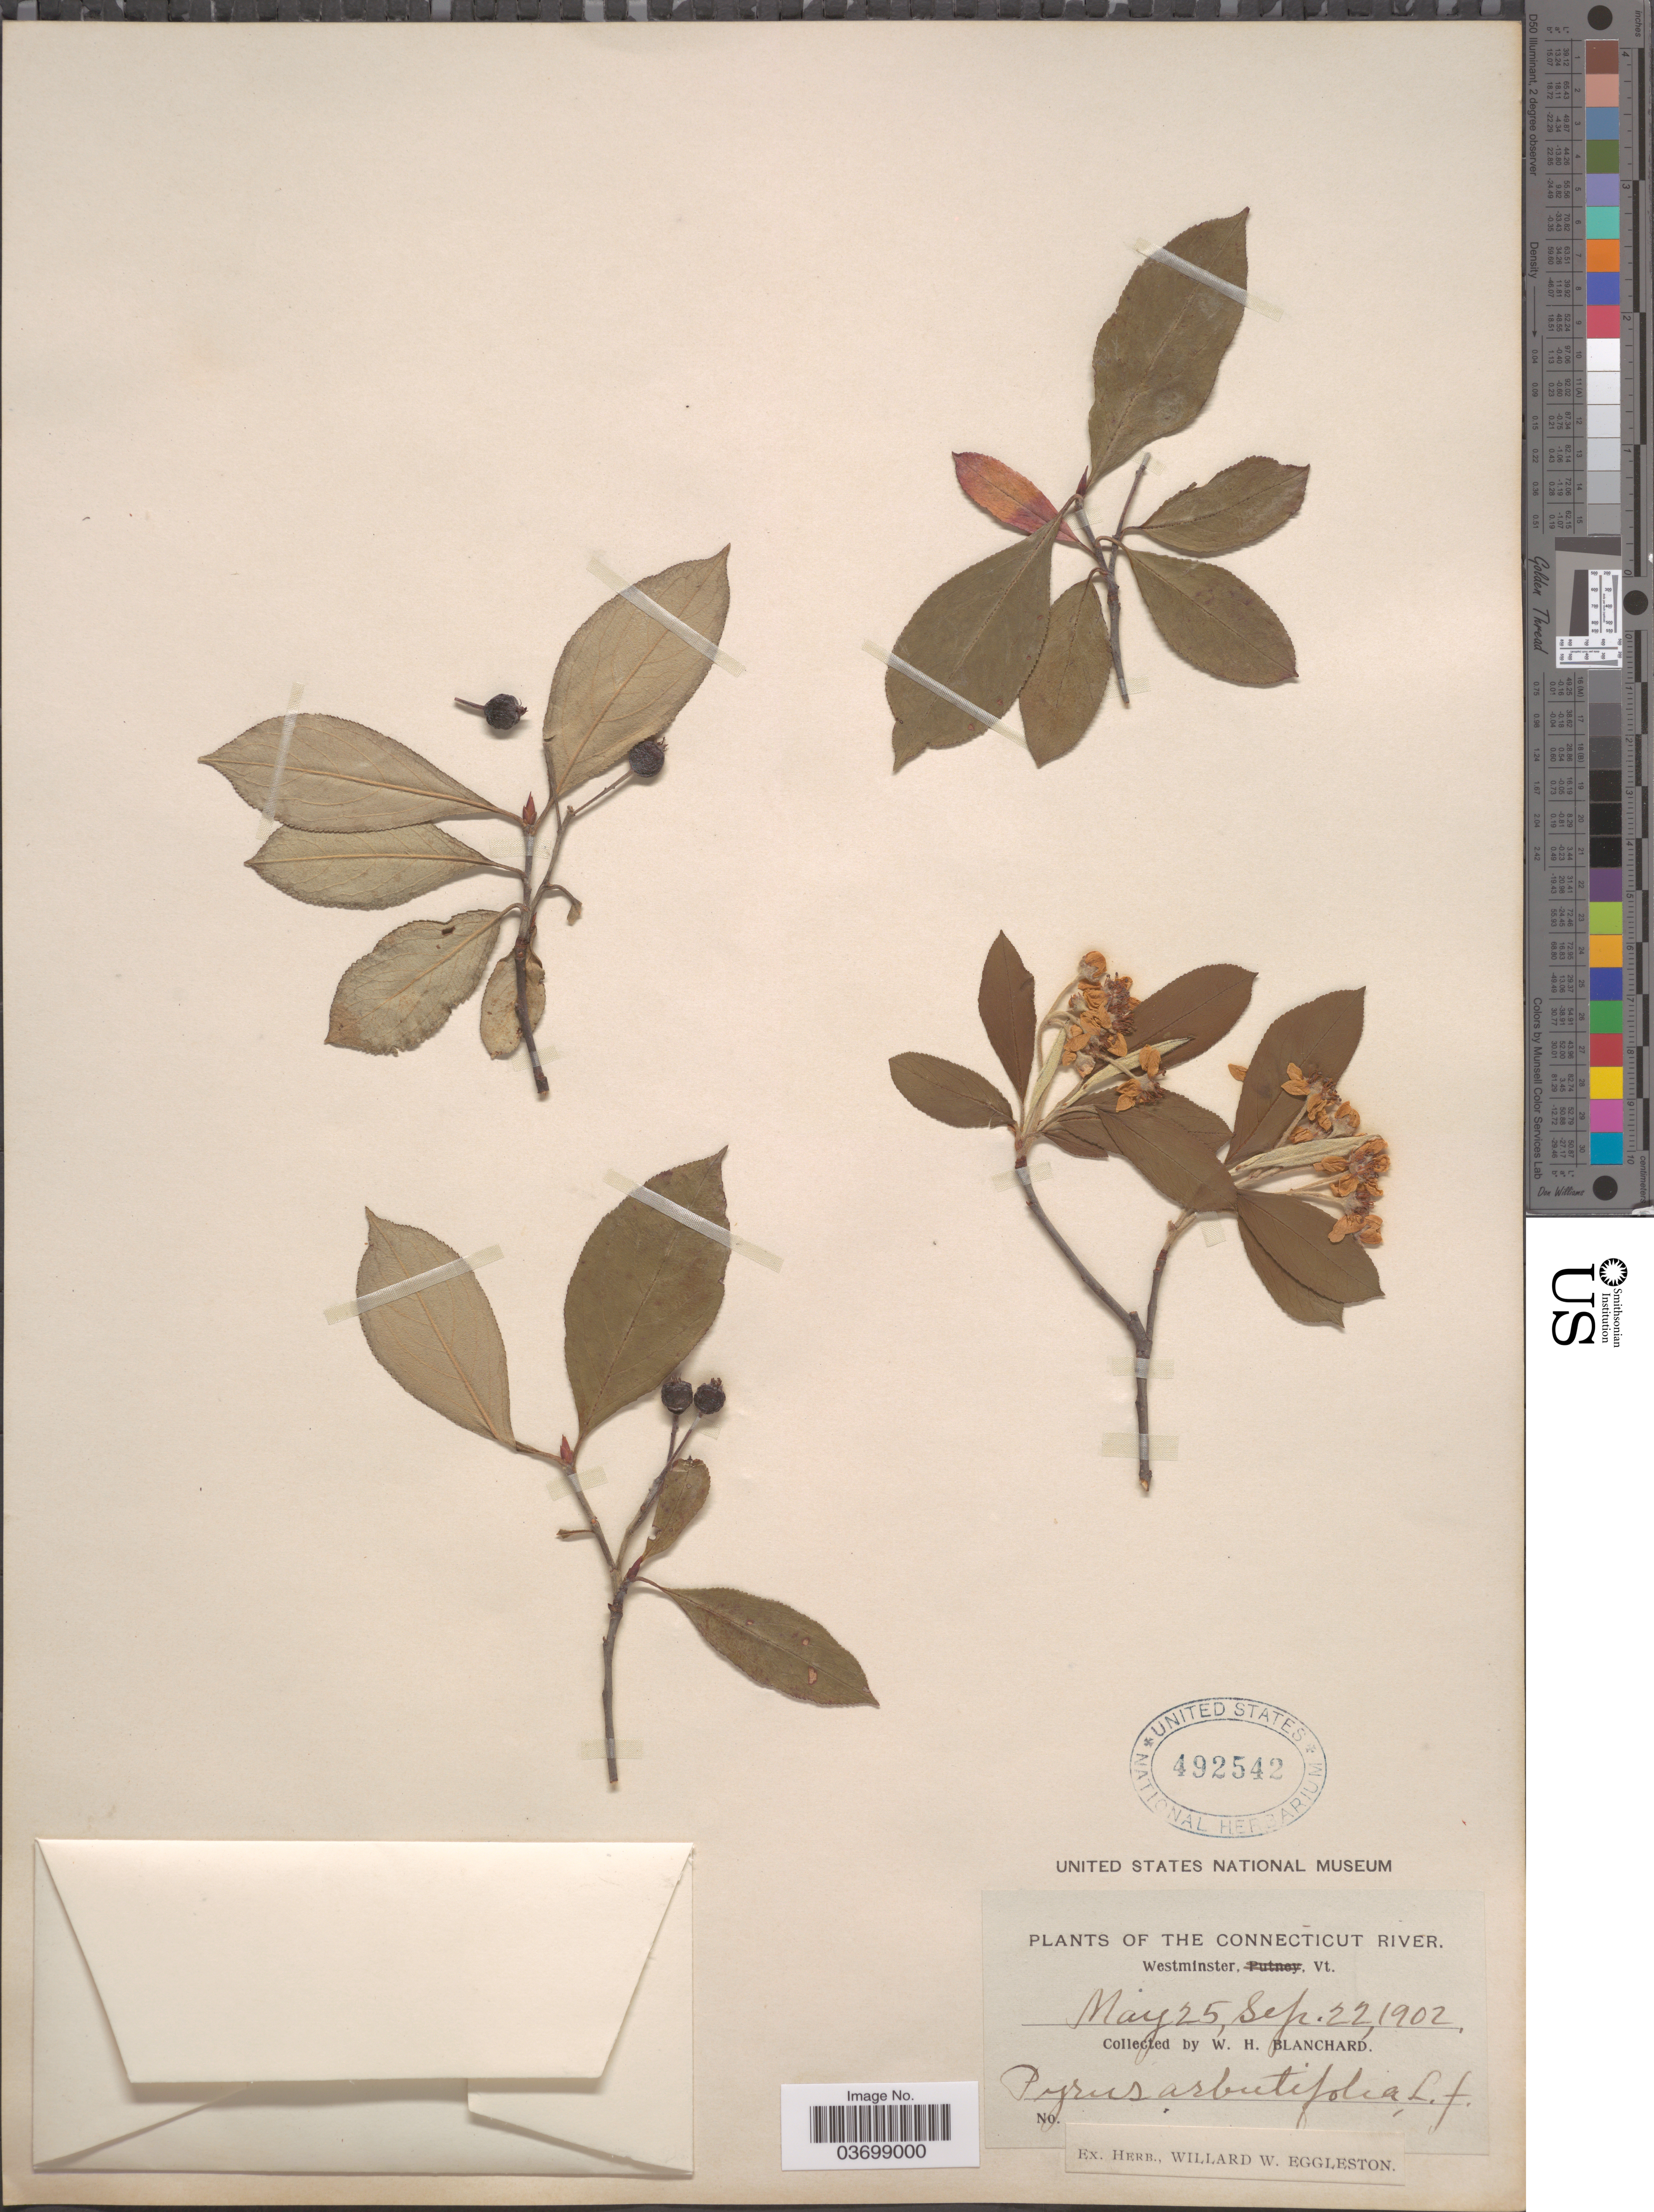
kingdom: Plantae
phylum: Tracheophyta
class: Magnoliopsida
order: Rosales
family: Rosaceae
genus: Aronia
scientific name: Aronia arbutifolia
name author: (L.) Pers.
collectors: W. H. Blanchard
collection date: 1902-08-25/1902-09-22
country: United States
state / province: Vermont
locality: The Connecticut River. Westminster.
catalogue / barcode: US 492542